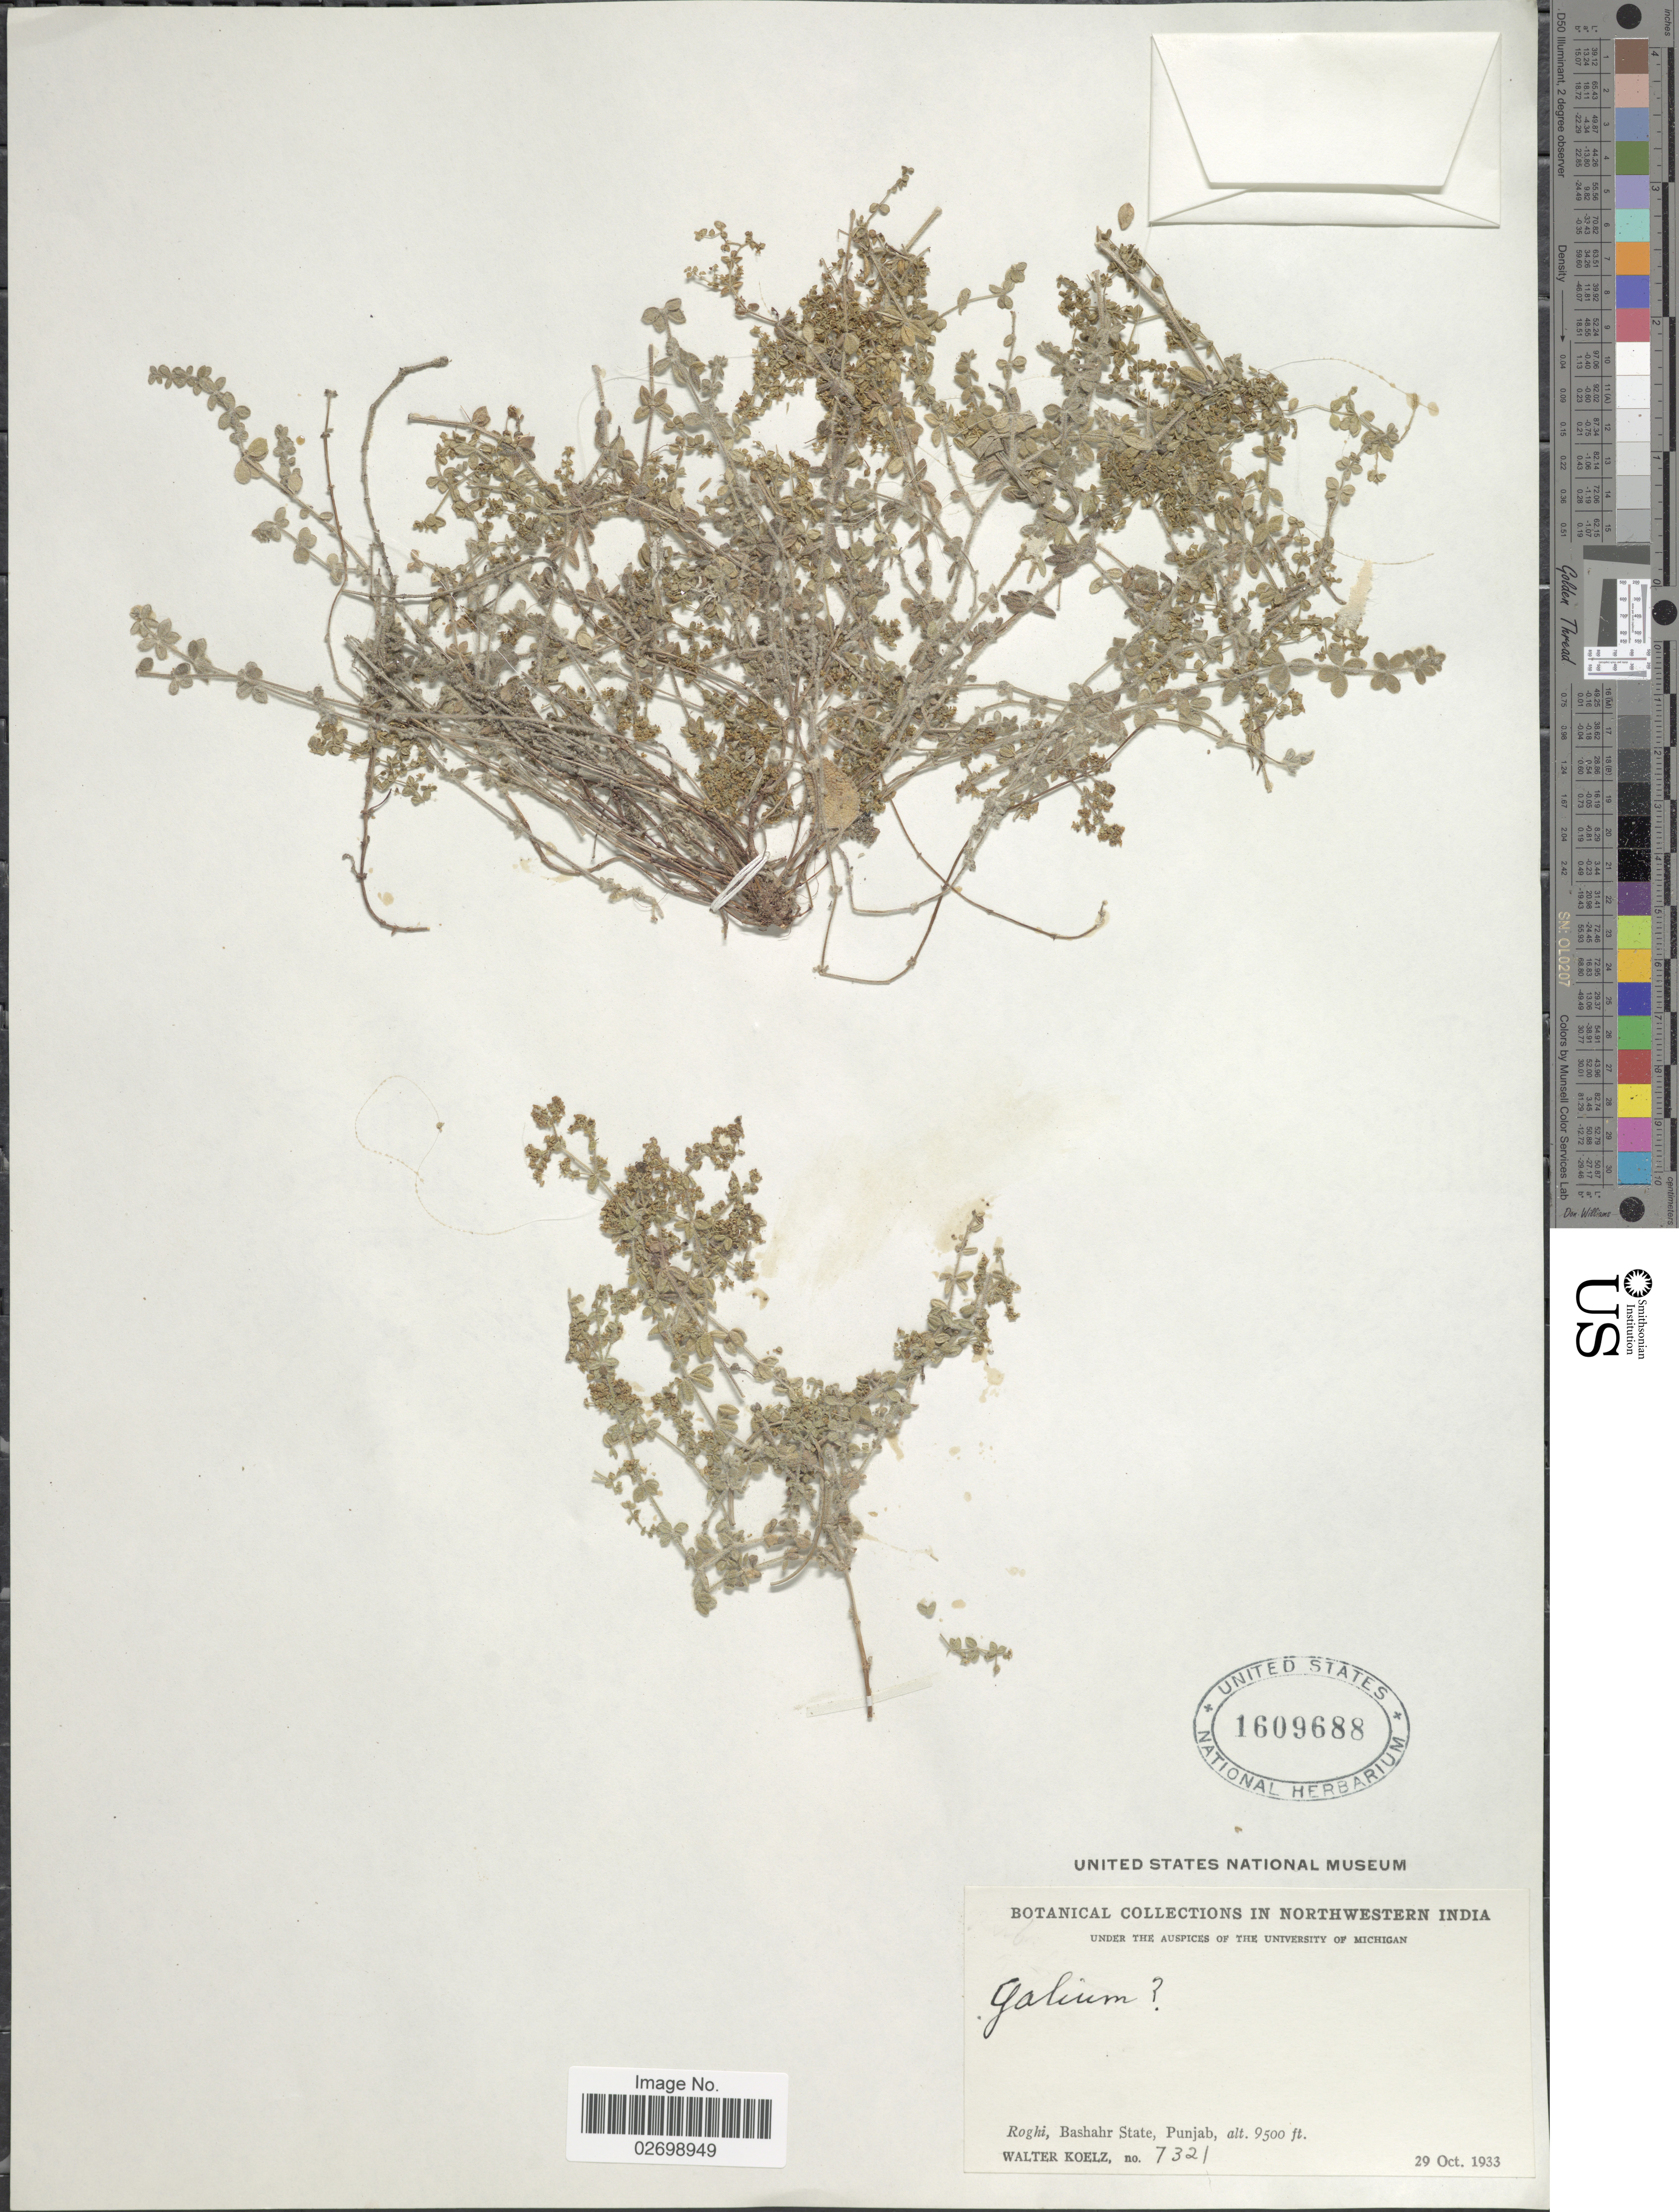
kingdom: Plantae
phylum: Tracheophyta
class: Magnoliopsida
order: Gentianales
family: Rubiaceae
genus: Galium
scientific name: Galium sp.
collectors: W. N. Koelz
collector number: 7321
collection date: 1933-10-29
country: India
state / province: Punjab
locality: Northwestern India. Roghi, Bashahr State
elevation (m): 2896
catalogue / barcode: US 1609688